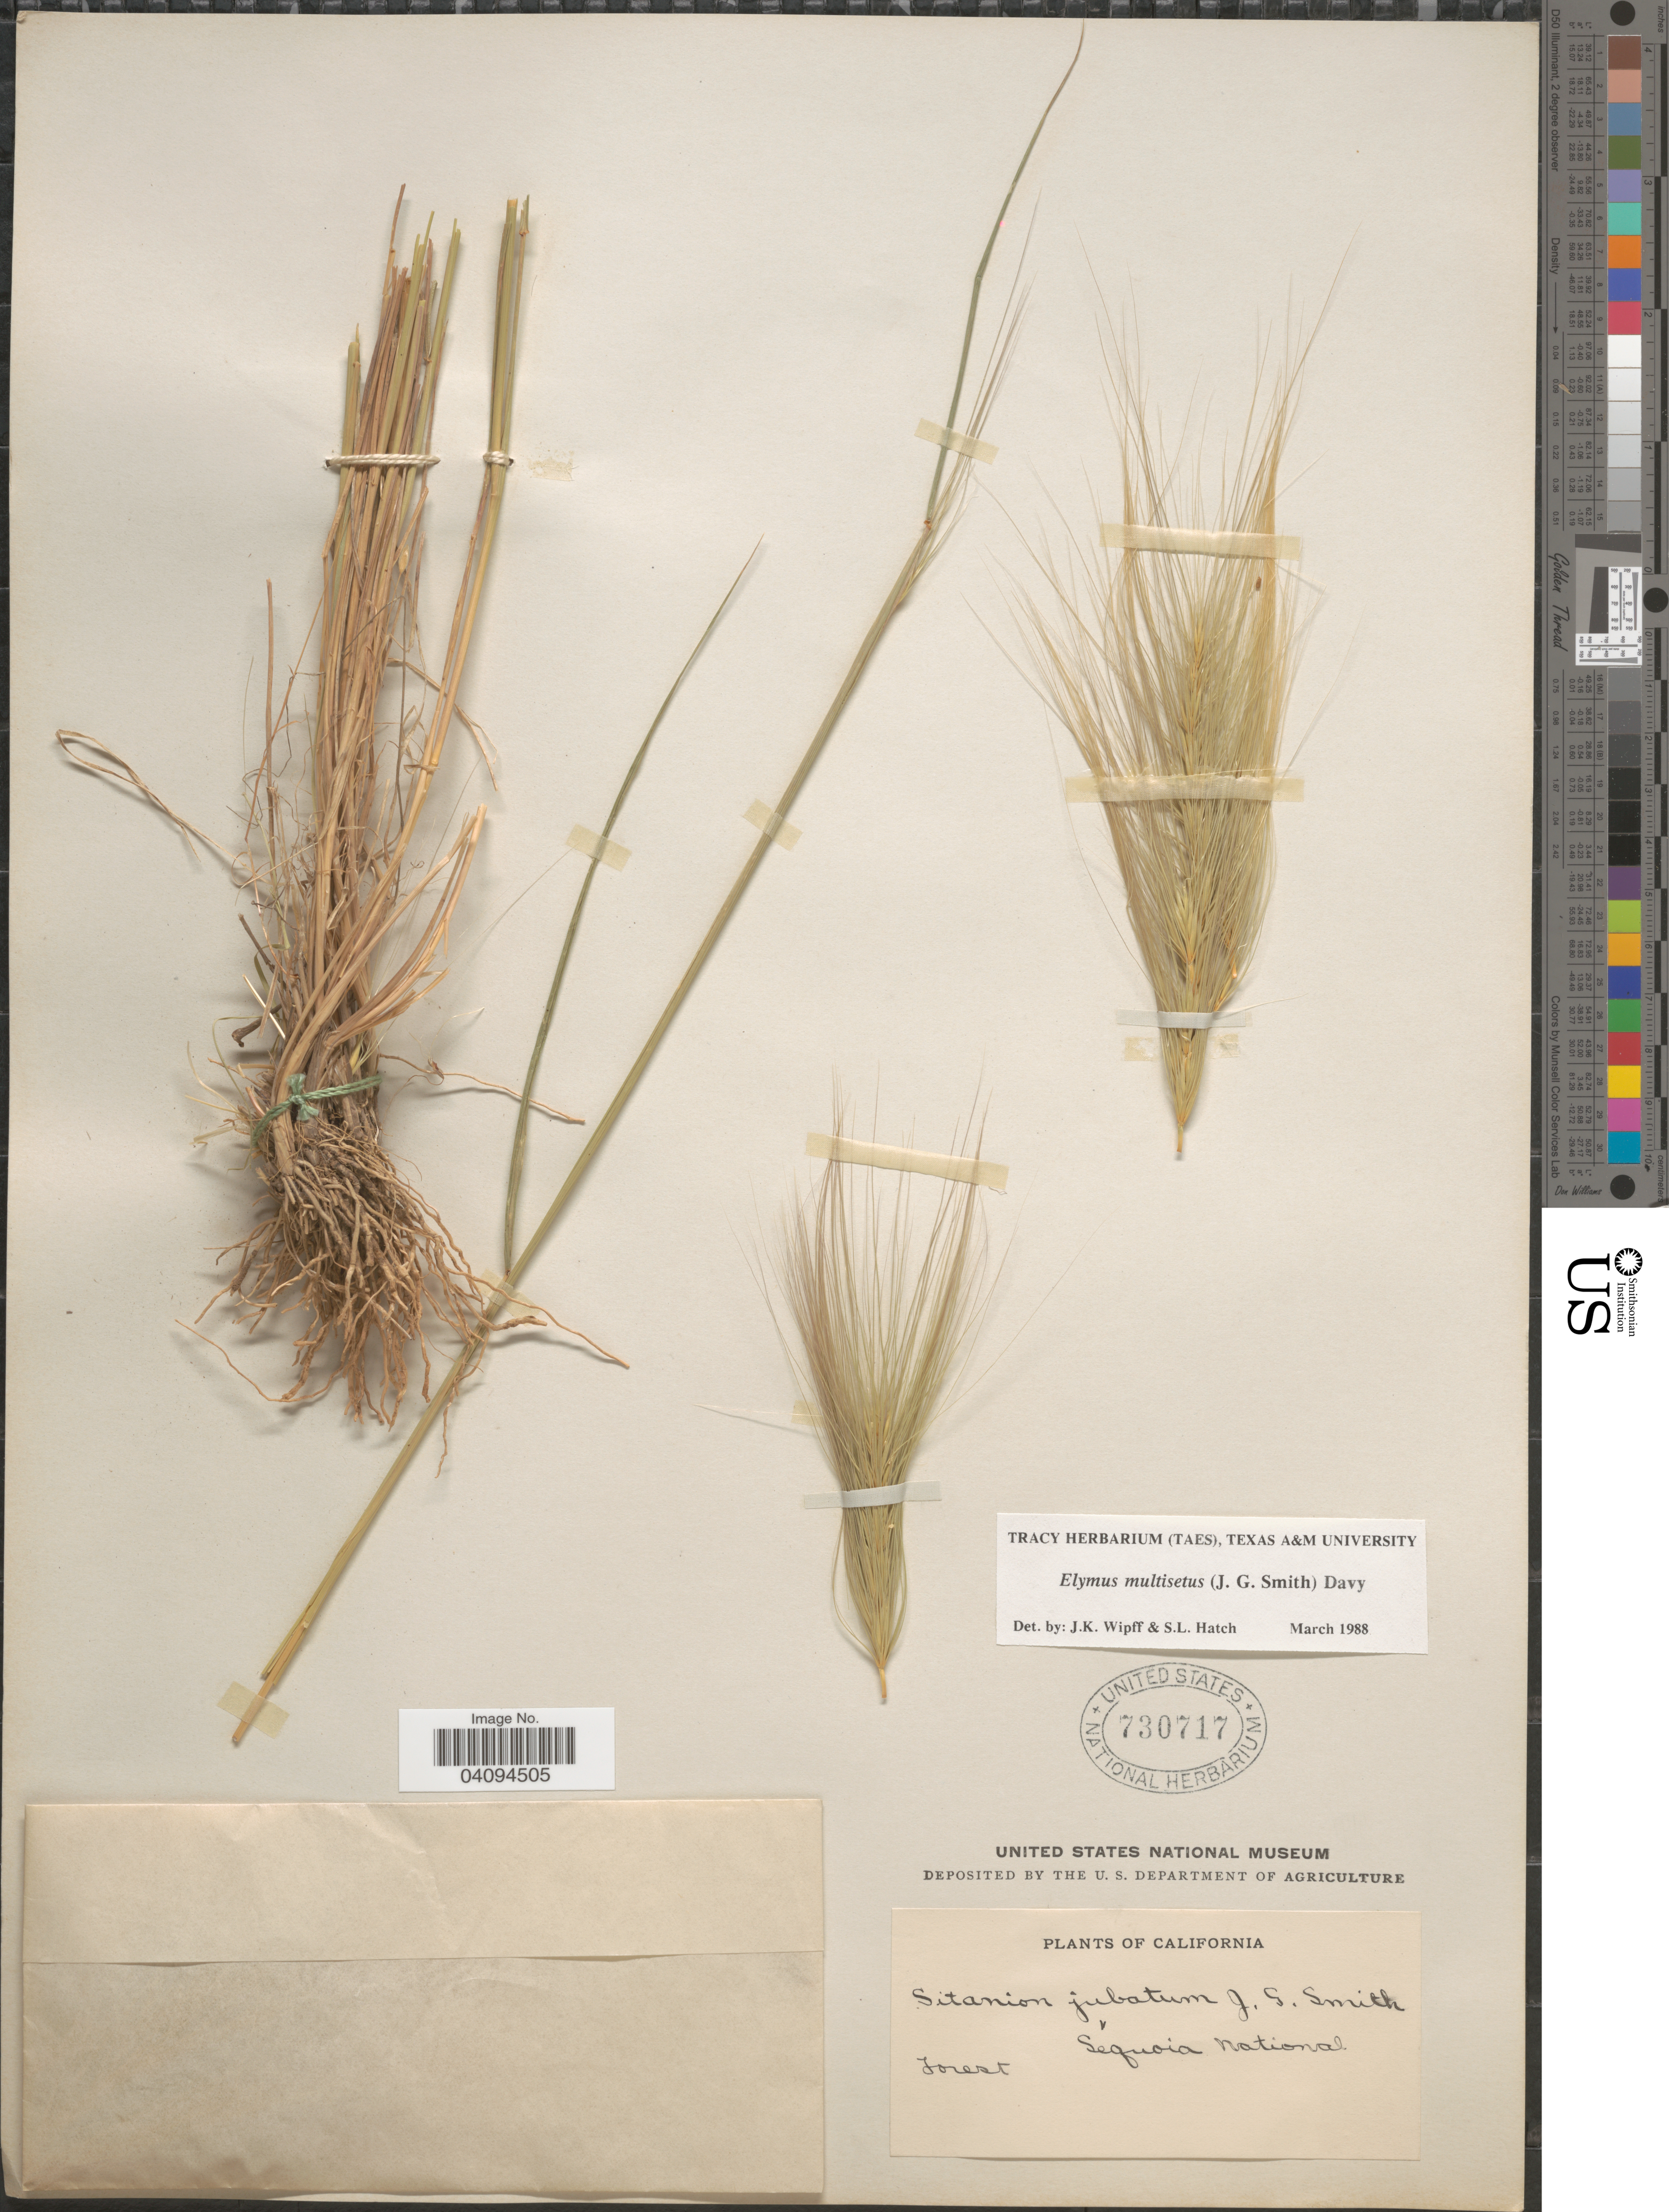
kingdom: Plantae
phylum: Tracheophyta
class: Liliopsida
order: Poales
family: Poaceae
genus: Elymus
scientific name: Elymus multisetus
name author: (J.G. Sm.) Burtt Davy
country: United States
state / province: California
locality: Sequoia National Forest.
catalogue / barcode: US 730717